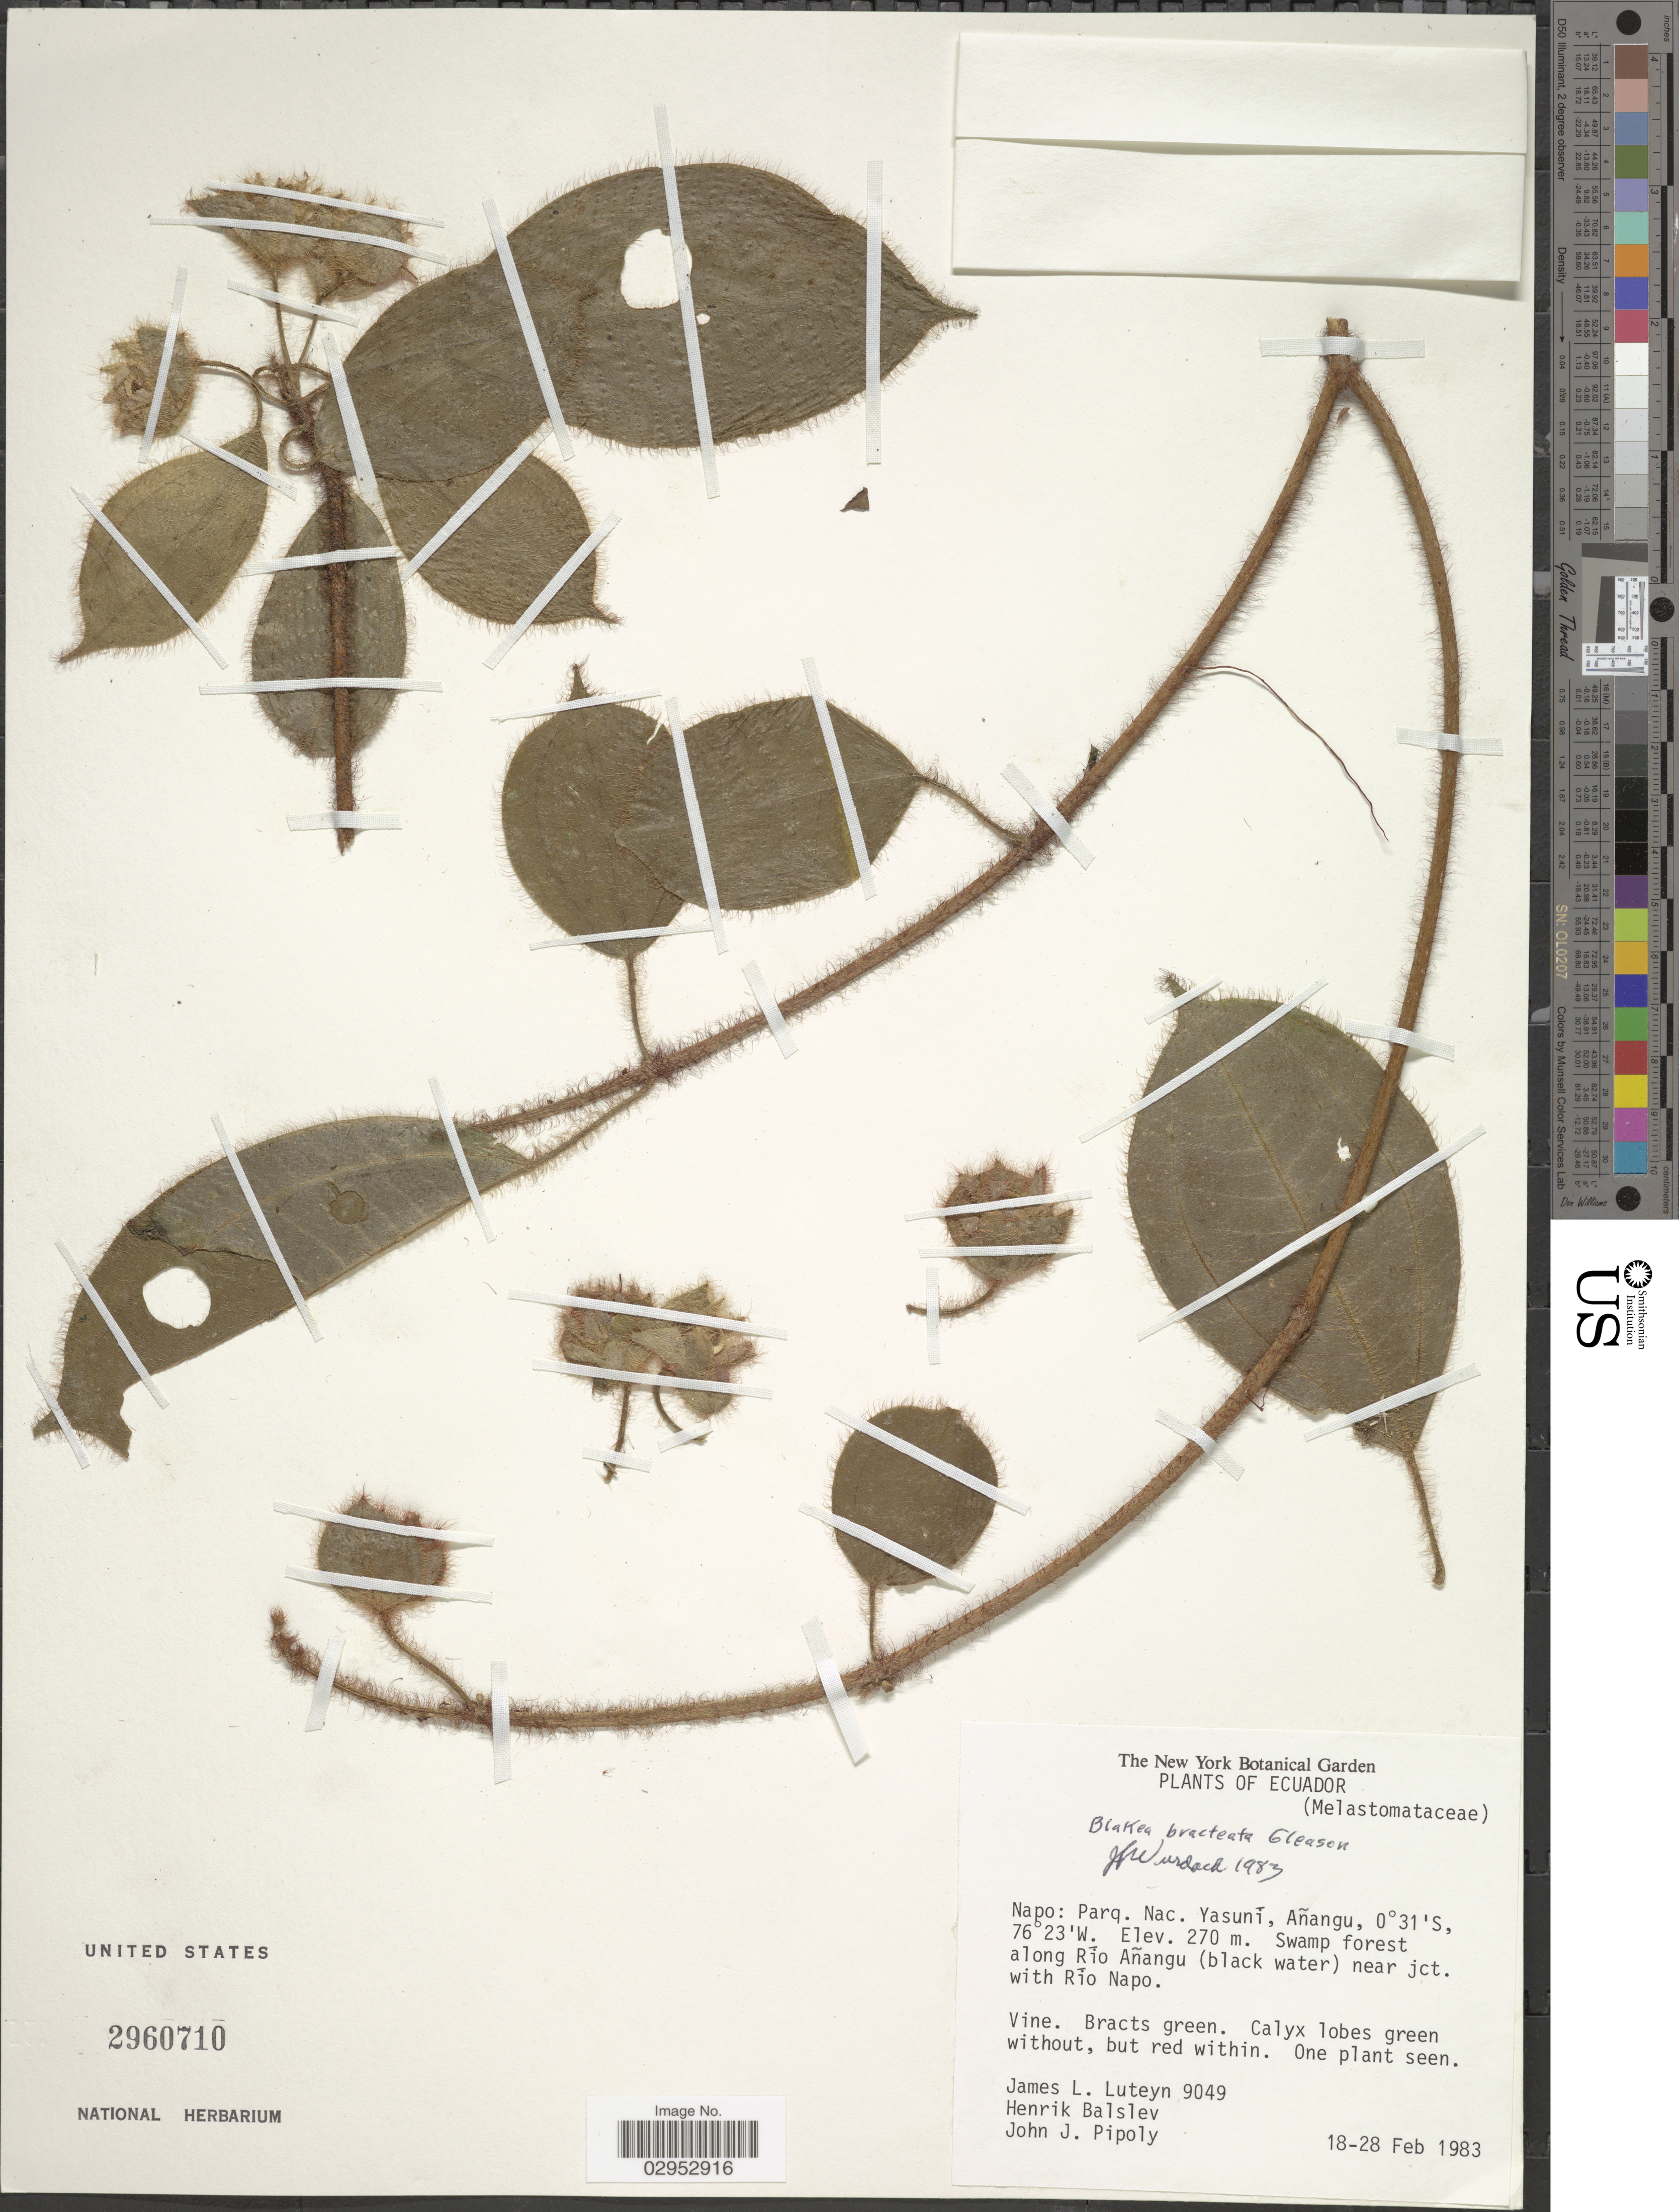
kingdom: Plantae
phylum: Tracheophyta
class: Magnoliopsida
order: Myrtales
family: Melastomataceae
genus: Blakea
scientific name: Blakea bracteata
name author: Gleason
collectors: J. L. Luteyn, H. Balslev & J. J. Pipoly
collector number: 9049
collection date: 1983-02-18/1983-02-28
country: Ecuador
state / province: Napo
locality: Parq. Nac. Yasuní, Añangu. Swamp forest along Río Añangu (black water) near jct. with Río Napo.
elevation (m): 270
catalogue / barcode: US 2960710